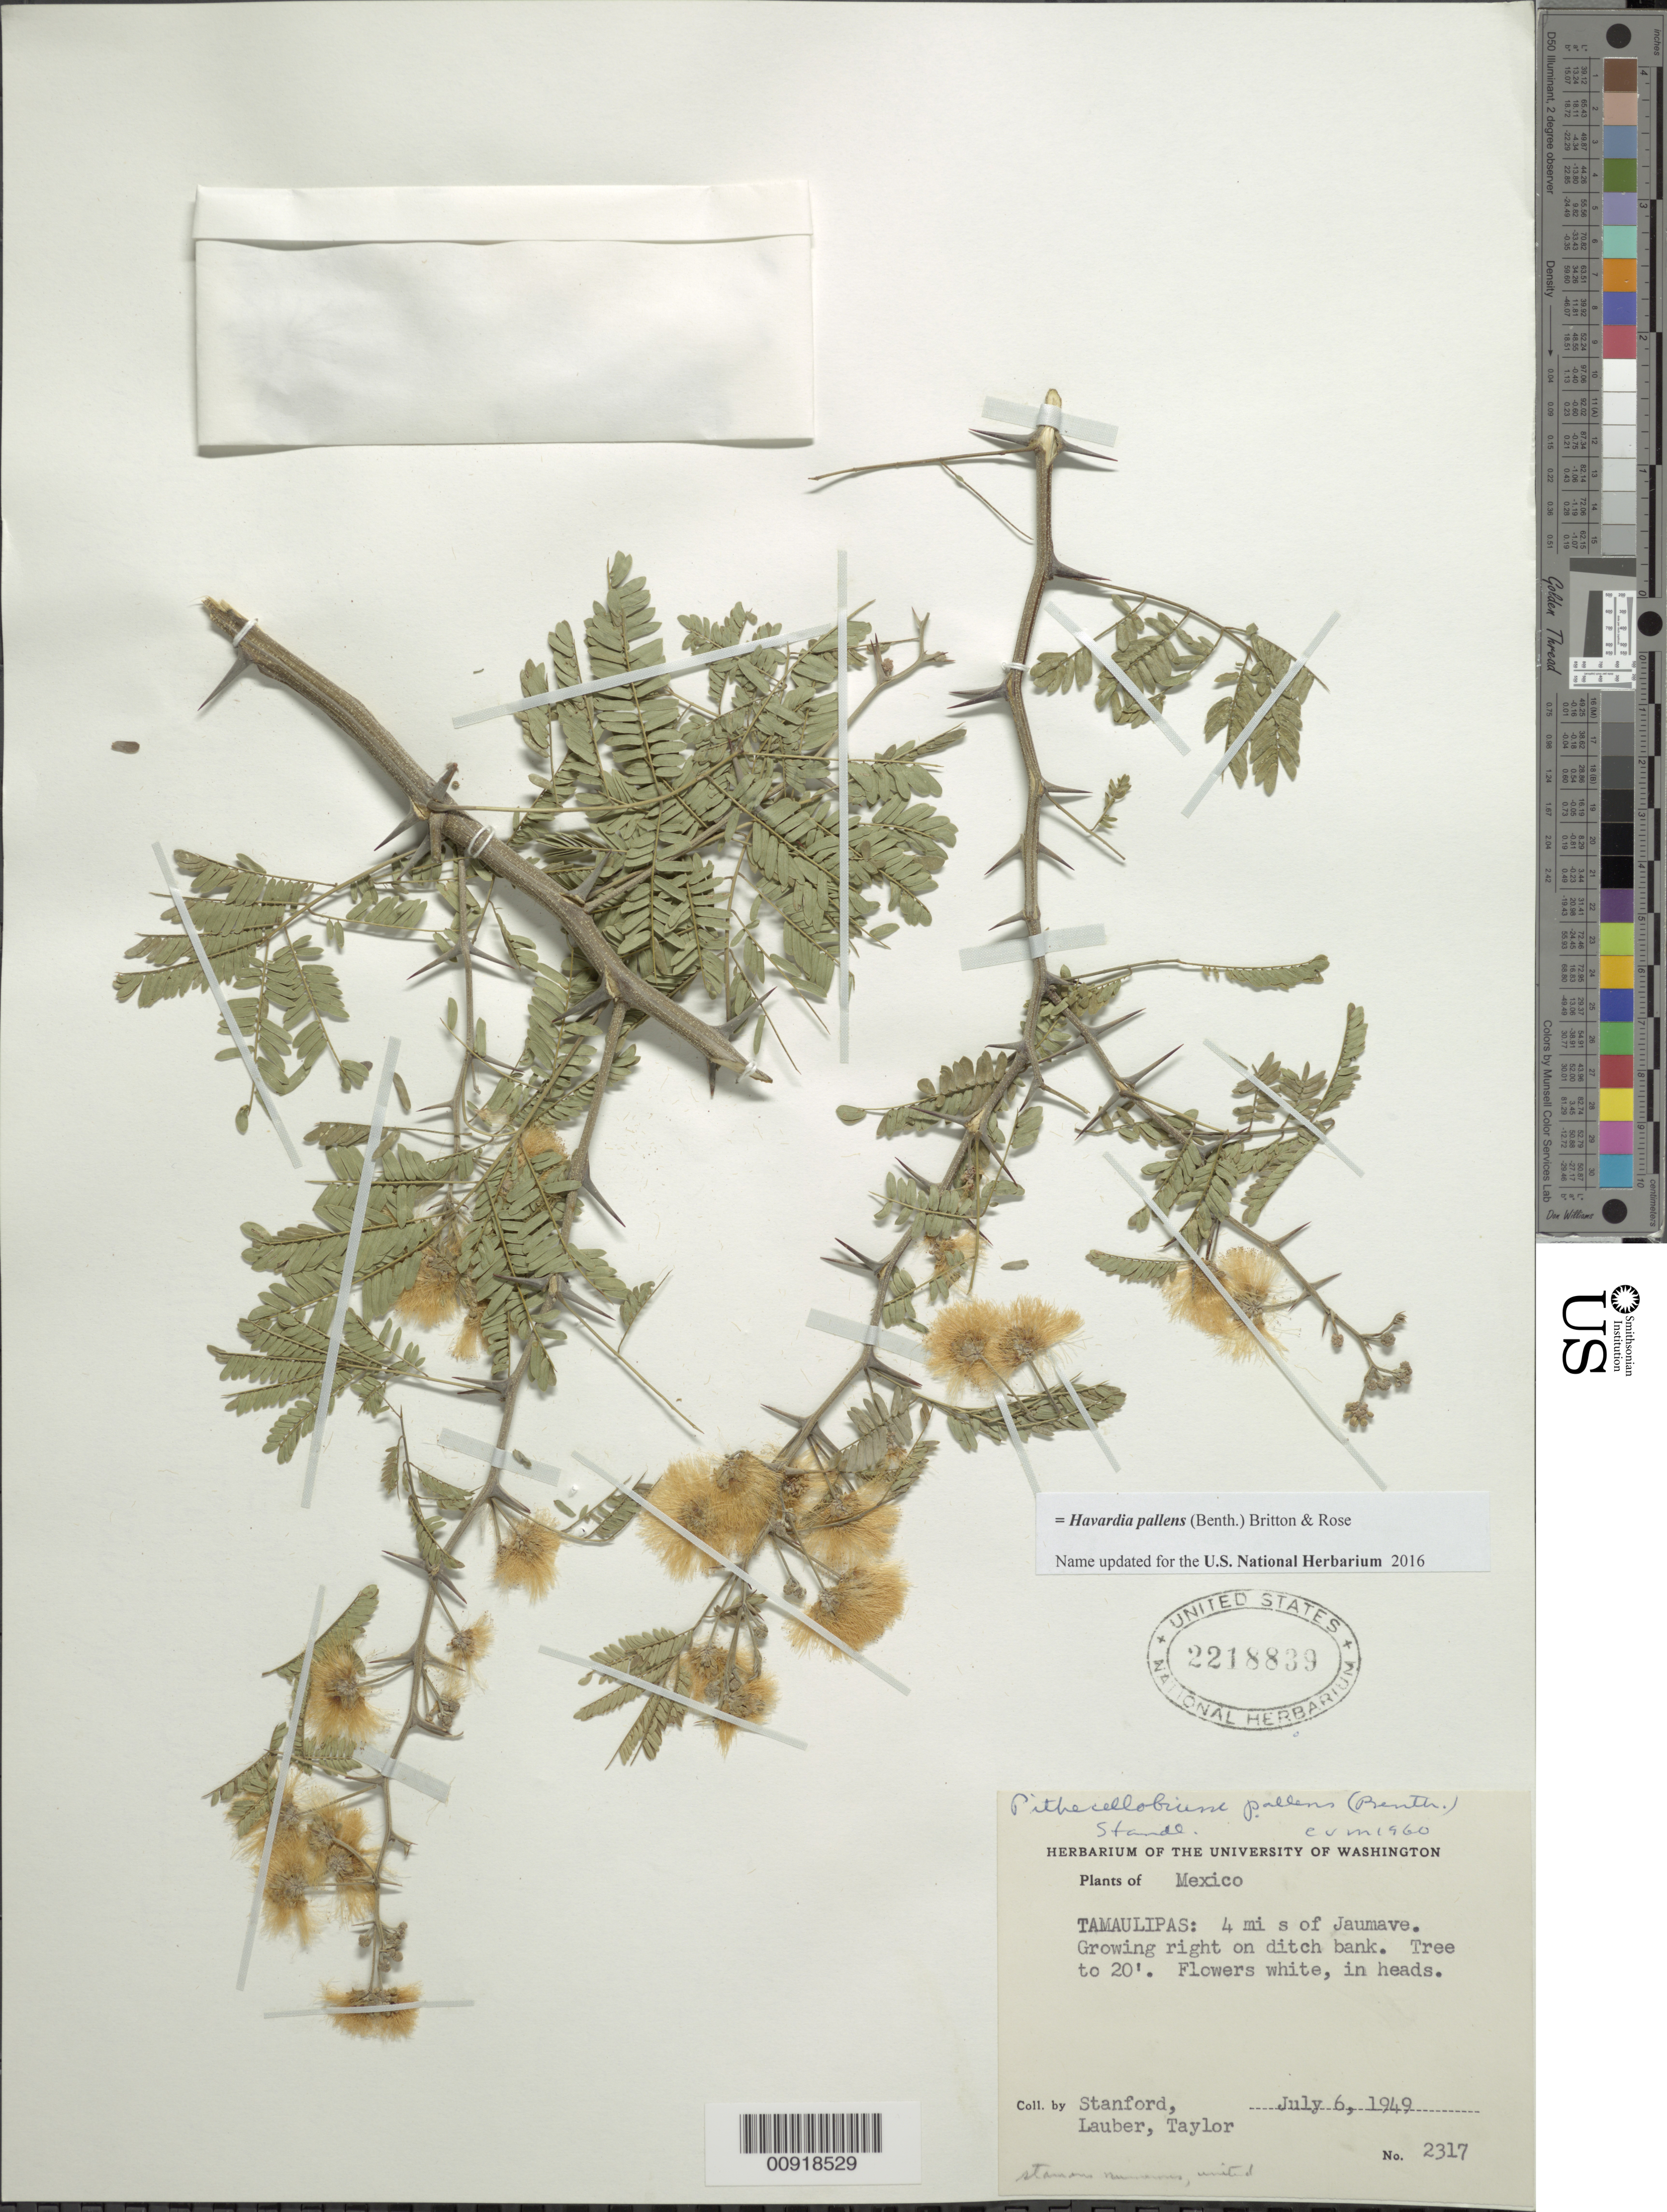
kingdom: Plantae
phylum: Tracheophyta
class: Magnoliopsida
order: Fabales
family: Fabaceae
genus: Havardia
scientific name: Havardia pallens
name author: (Benth.) Britton & Rose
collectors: -. Stanford, Lauber, -- & -- Taylor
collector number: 2317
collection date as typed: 06 Jul 1949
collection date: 1949-07-06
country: Mexico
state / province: Tamaulipas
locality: Tamaulipas, 4 mi S of Jaumave.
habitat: Growing right on ditch bank.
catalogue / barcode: US 2218839